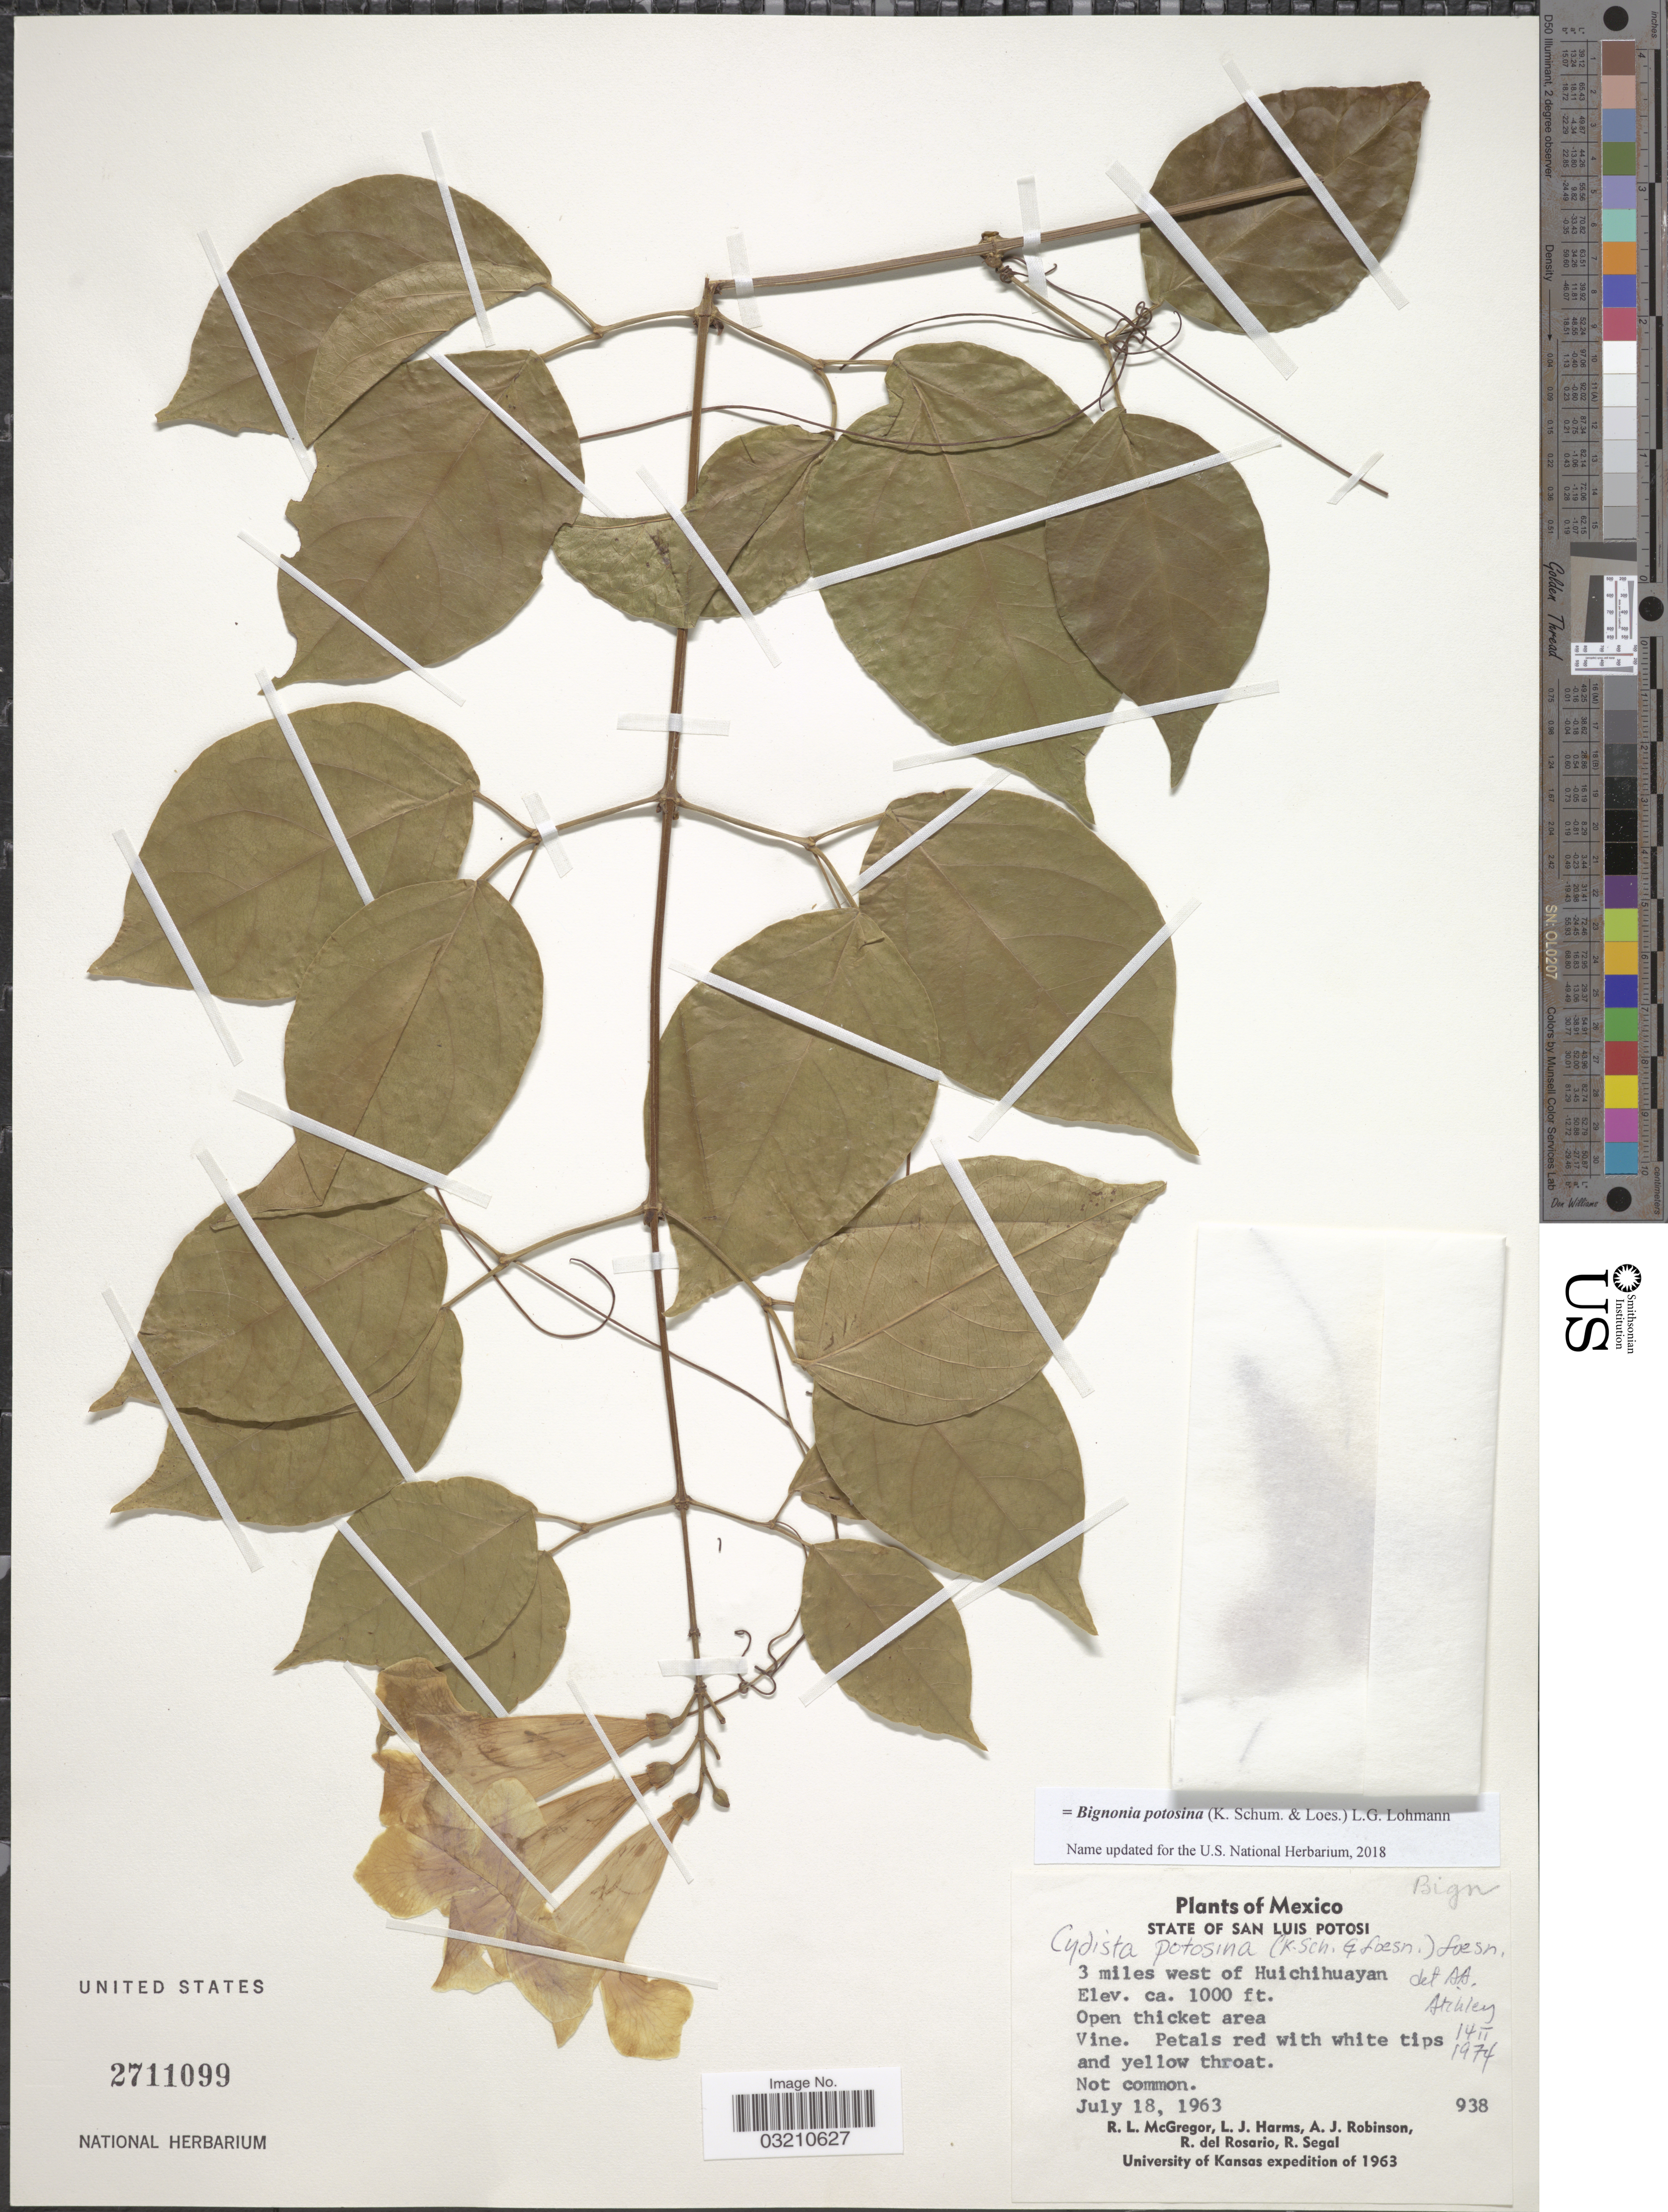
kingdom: Plantae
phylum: Tracheophyta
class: Magnoliopsida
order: Lamiales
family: Bignoniaceae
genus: Bignonia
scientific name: Bignonia potosina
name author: (K. Schum. & Loes.) L.G. Lohmann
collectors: R. McGregor, L. Harms, A. J. Robinson, R. del Rosario & R. Segal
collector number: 938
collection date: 1963-07-18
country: Mexico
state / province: San Luis Potosí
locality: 3 miles west of Huichihuayan.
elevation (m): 305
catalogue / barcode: US 2711099